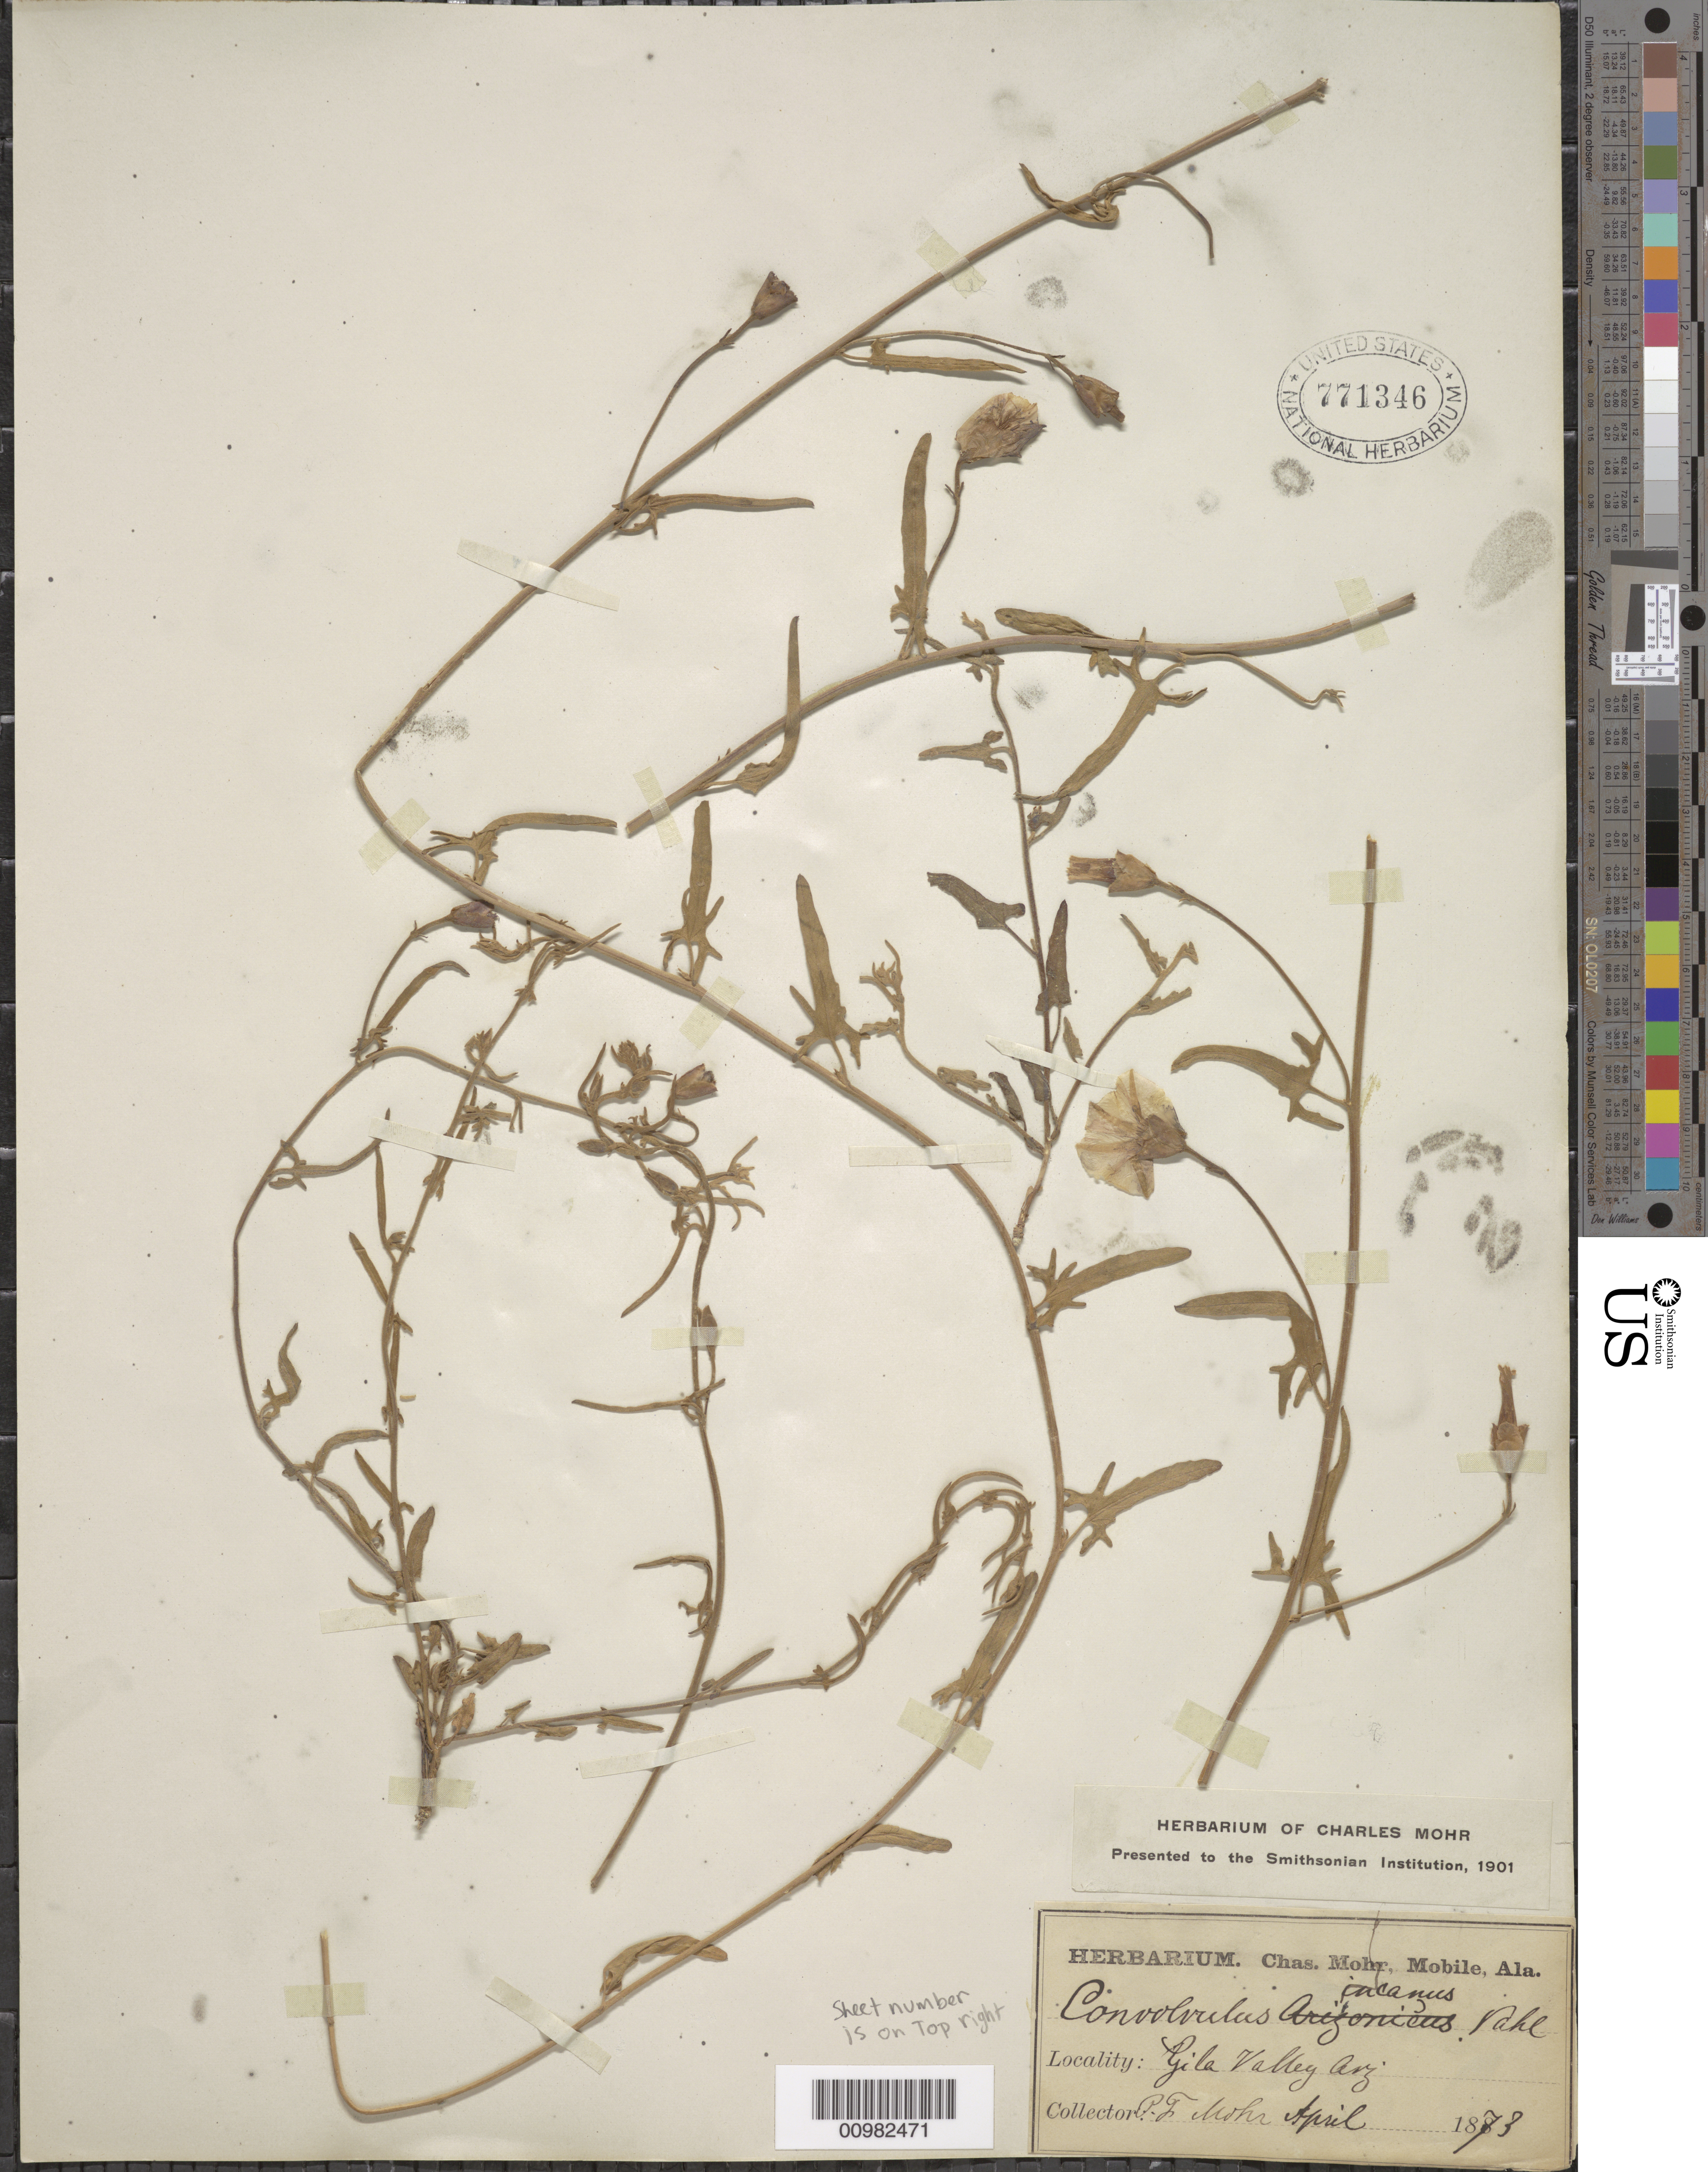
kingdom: Plantae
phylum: Tracheophyta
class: Magnoliopsida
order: Solanales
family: Convolvulaceae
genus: Convolvulus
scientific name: Convolvulus incanus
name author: Vahl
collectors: P. F. Mohr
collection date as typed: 1873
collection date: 1873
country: United States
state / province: Arizona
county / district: Graham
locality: Gila Valley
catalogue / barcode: US 771346